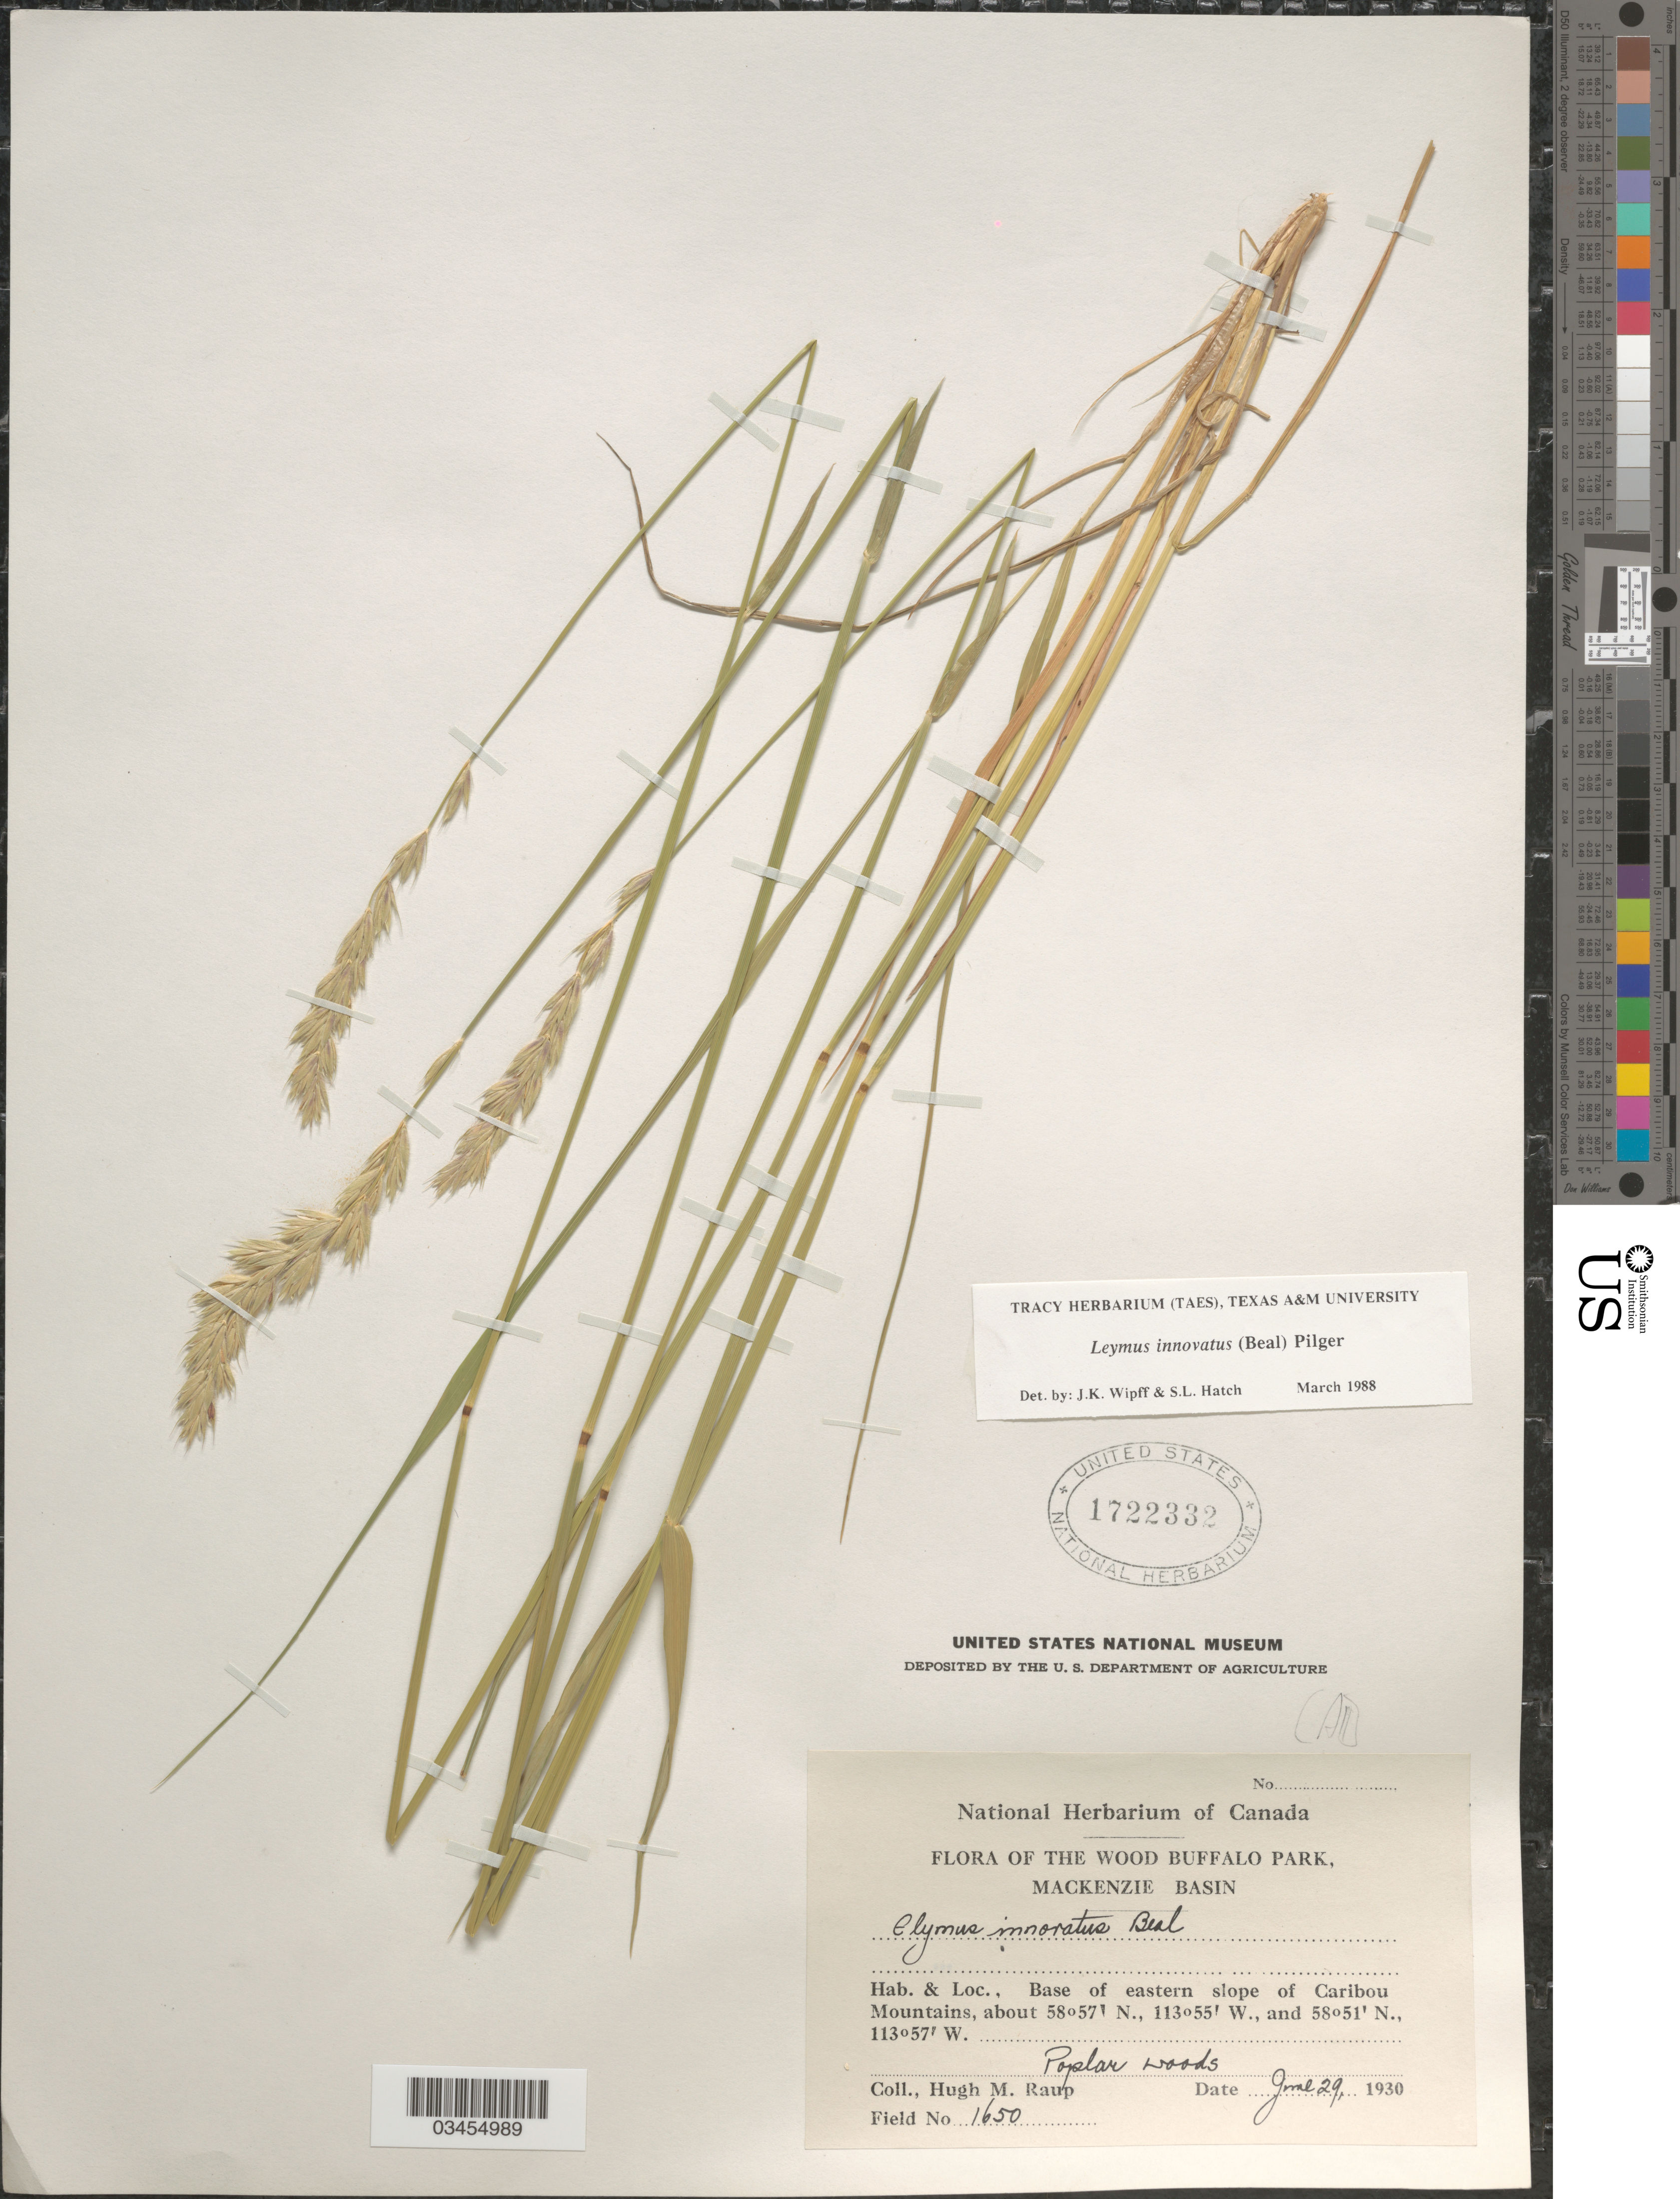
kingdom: Plantae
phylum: Tracheophyta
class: Liliopsida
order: Poales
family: Poaceae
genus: Leymus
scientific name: Leymus innovatus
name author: (W.J. Beal) Pilg.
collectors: H. Raup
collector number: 1650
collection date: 1930-06-29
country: Canada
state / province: Alberta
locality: Wood Buffalo Park, Mackenzie Basin. Base of eastern slope of Caribou Mountains. Poplar woods.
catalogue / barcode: US 1722332